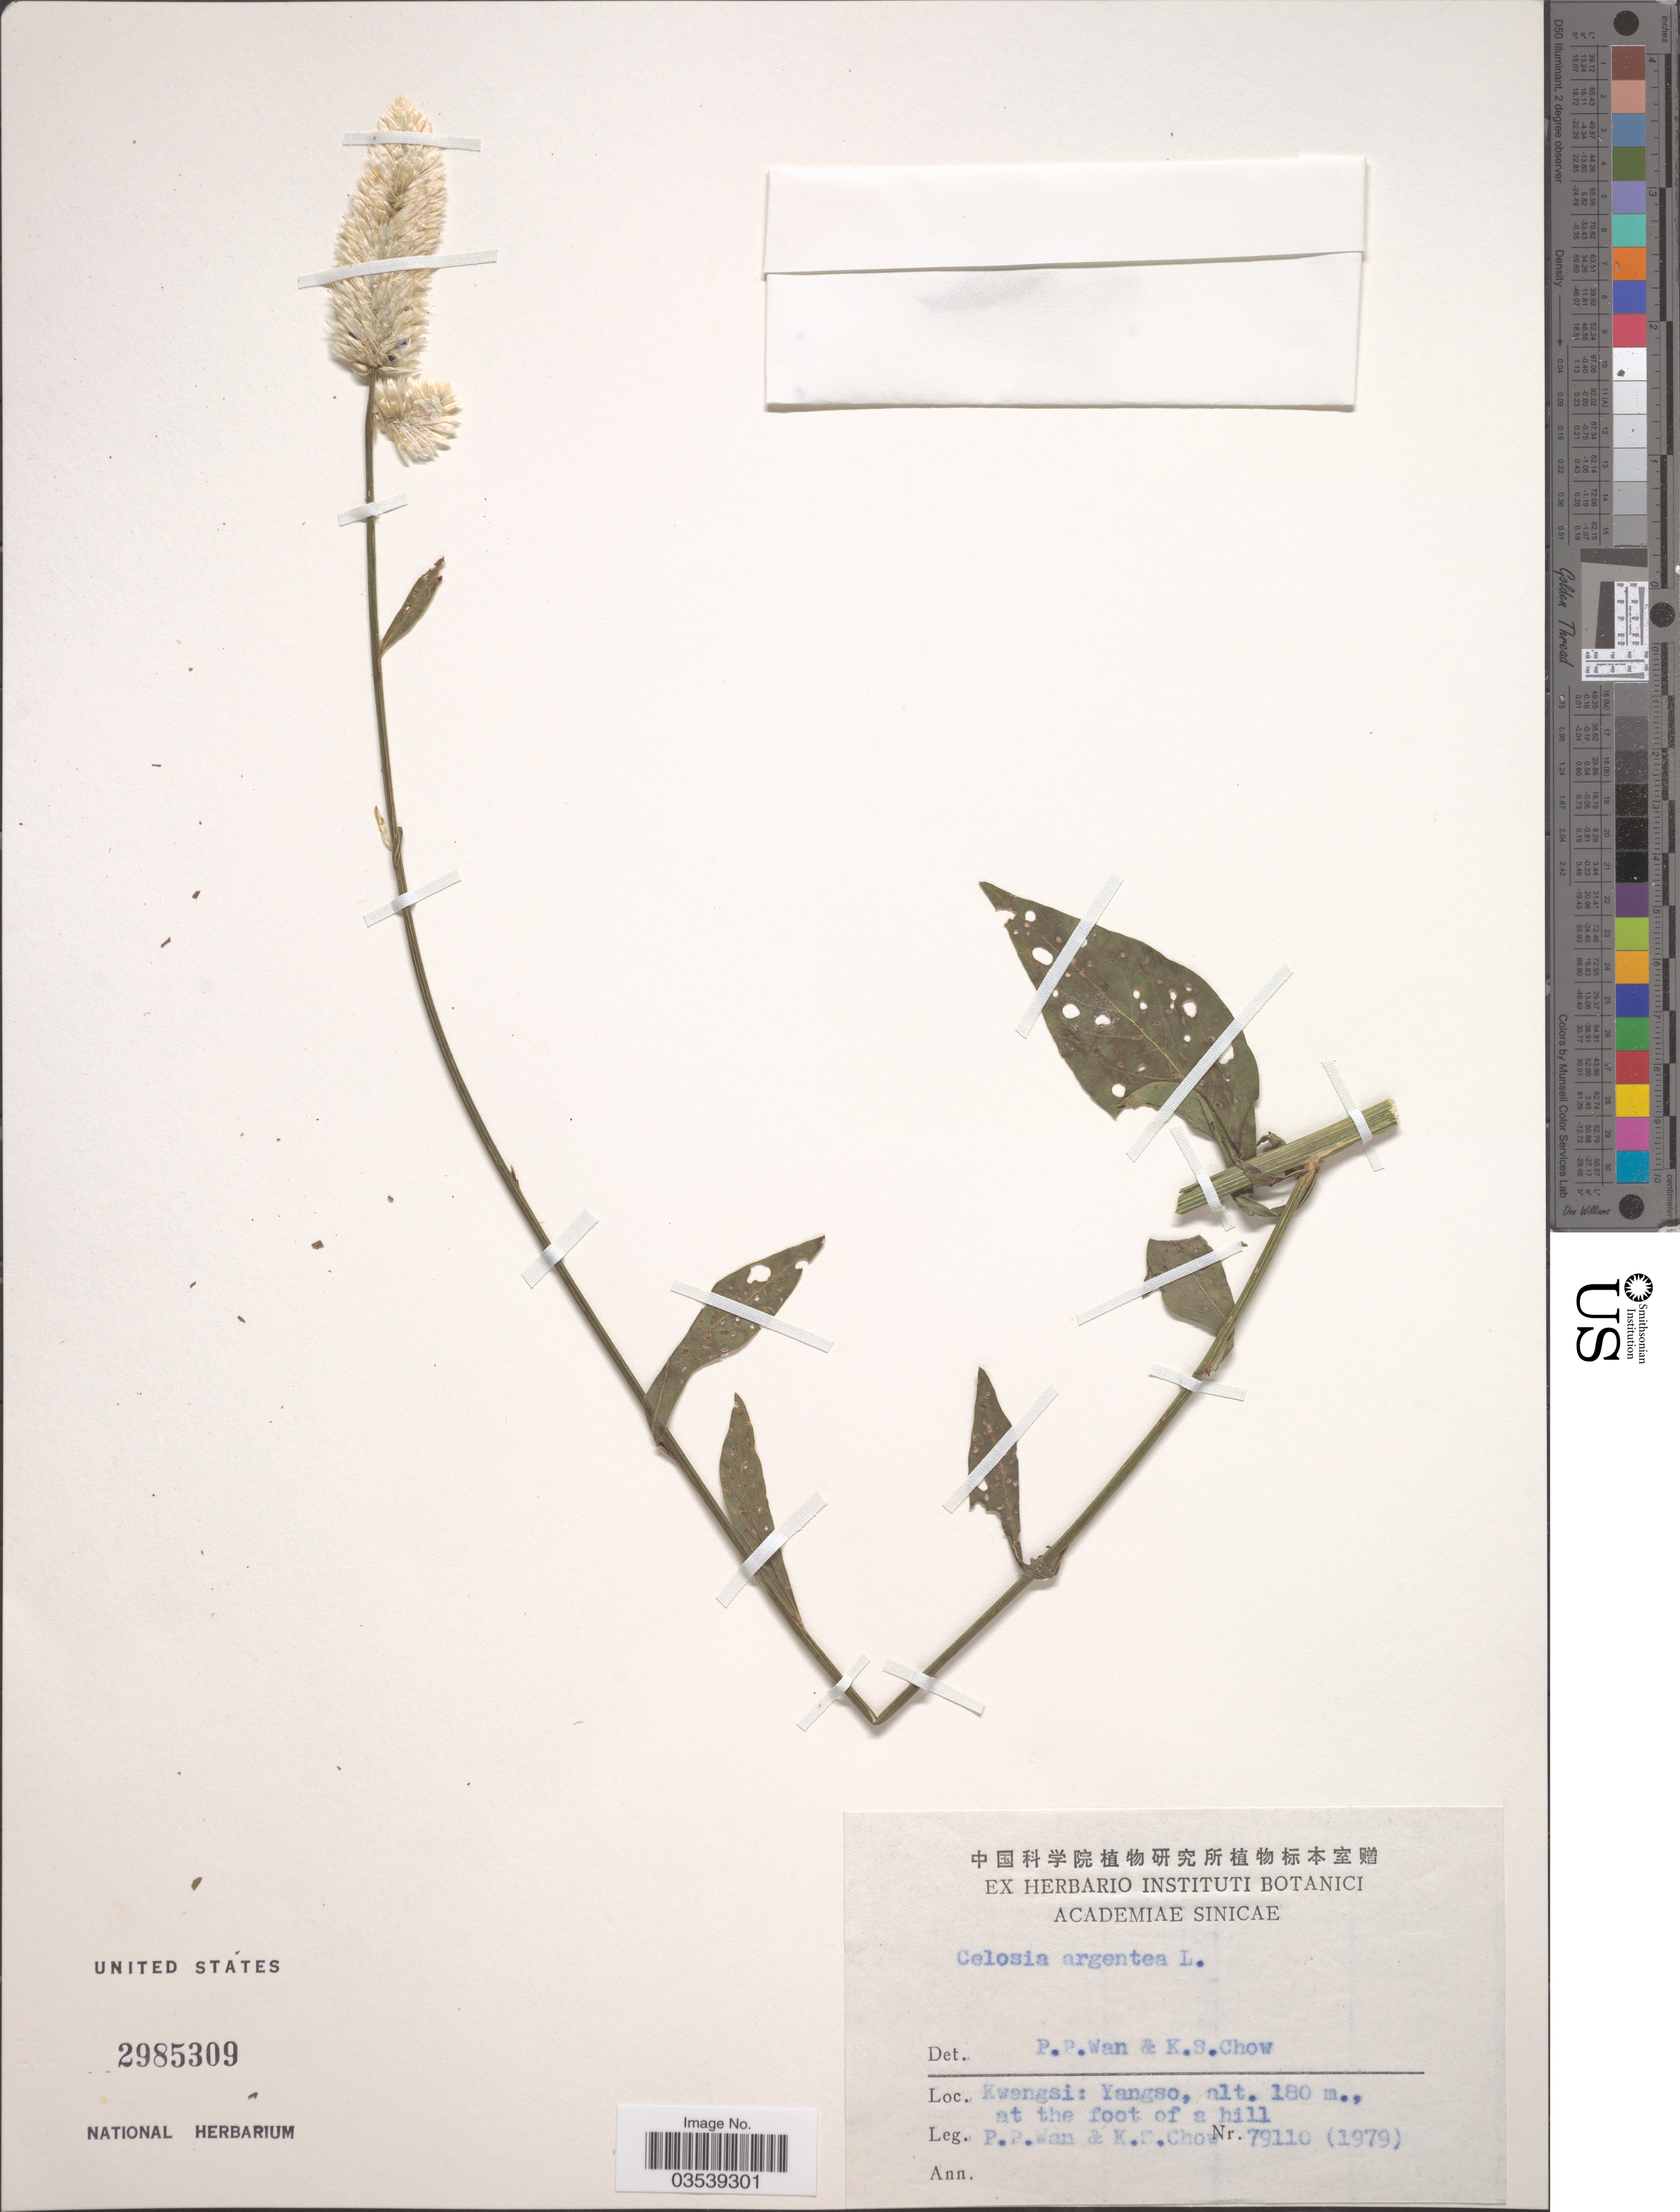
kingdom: Plantae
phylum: Tracheophyta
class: Magnoliopsida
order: Caryophyllales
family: Amaranthaceae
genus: Celosia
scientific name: Celosia argentea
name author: L.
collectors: P. Wan & K. S. Chow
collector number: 79110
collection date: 1979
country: China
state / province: Guangxi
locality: Kwangsi: Yangso, at the foot of a hill.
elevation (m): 180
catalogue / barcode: US 2985309